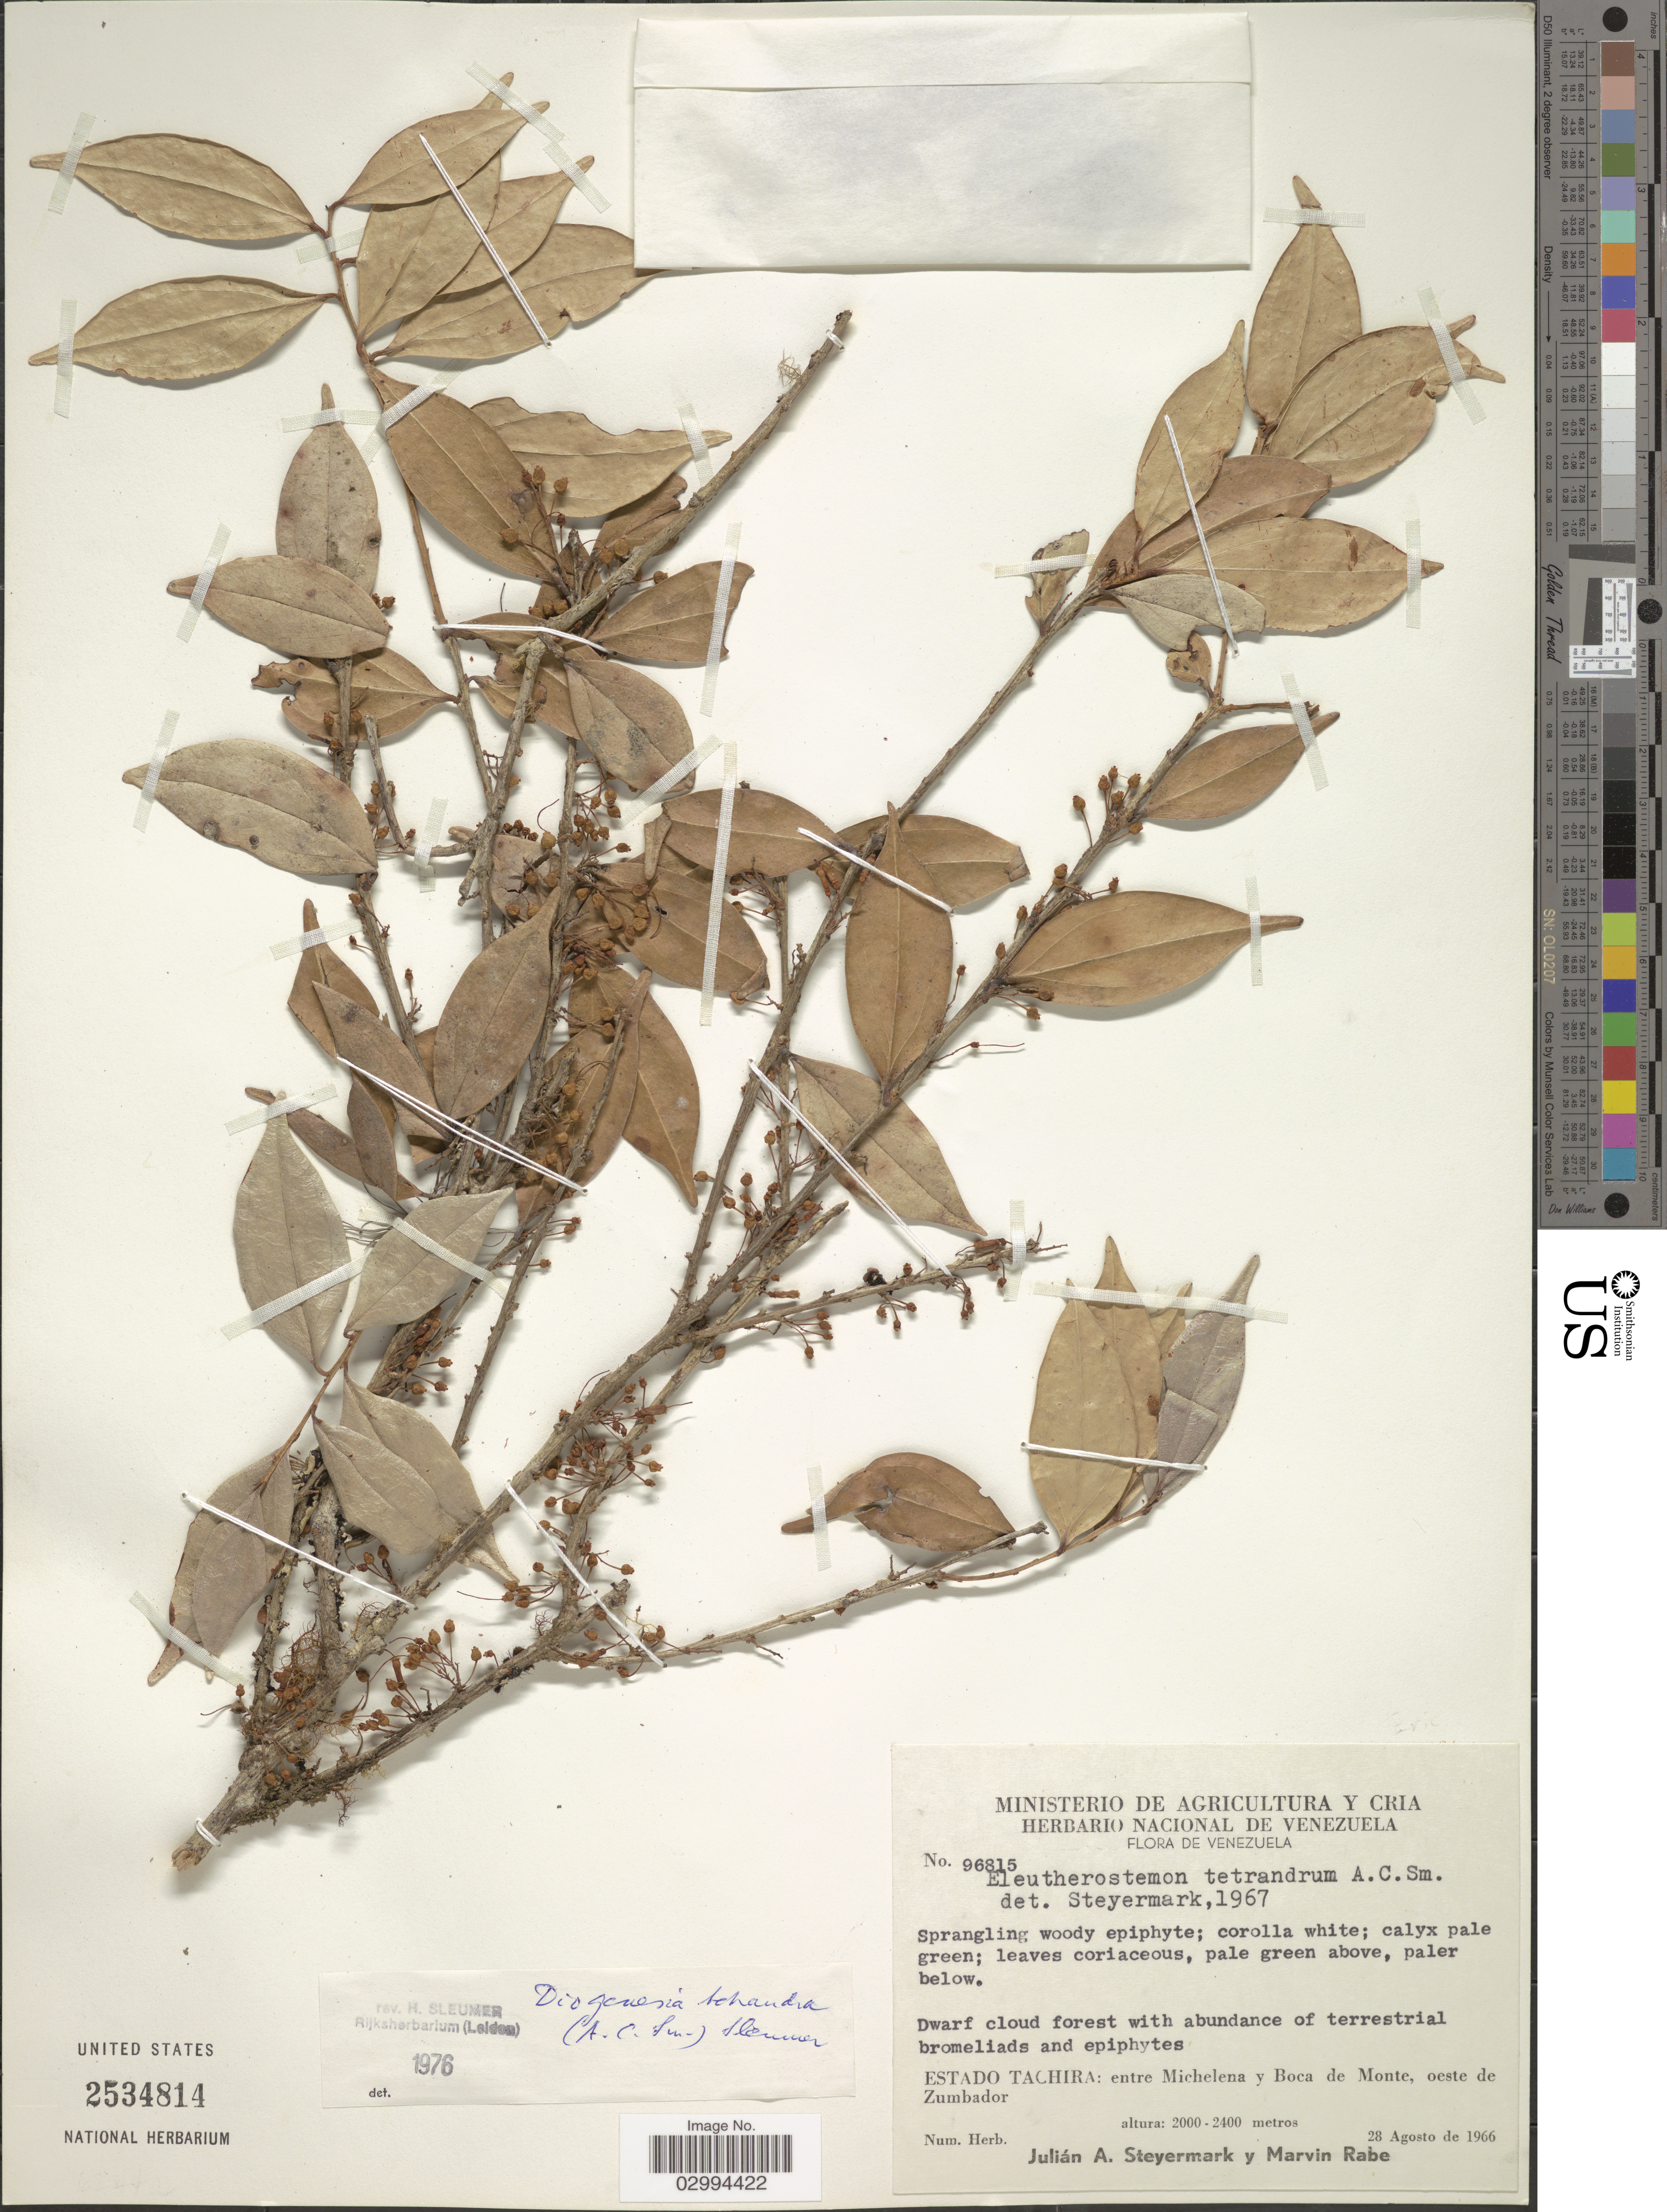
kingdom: Plantae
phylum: Tracheophyta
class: Magnoliopsida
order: Ericales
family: Ericaceae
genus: Diogenesia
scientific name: Diogenesia tetrandra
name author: (A.C. Sm.) Sleumer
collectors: J. Steyermark & M. Rabe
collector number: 96815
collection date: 1966-08-28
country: Venezuela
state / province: Tachira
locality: Entre Michelena y Boca de Monte, oeste de Zumbador.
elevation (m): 2000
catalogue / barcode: US 2534814